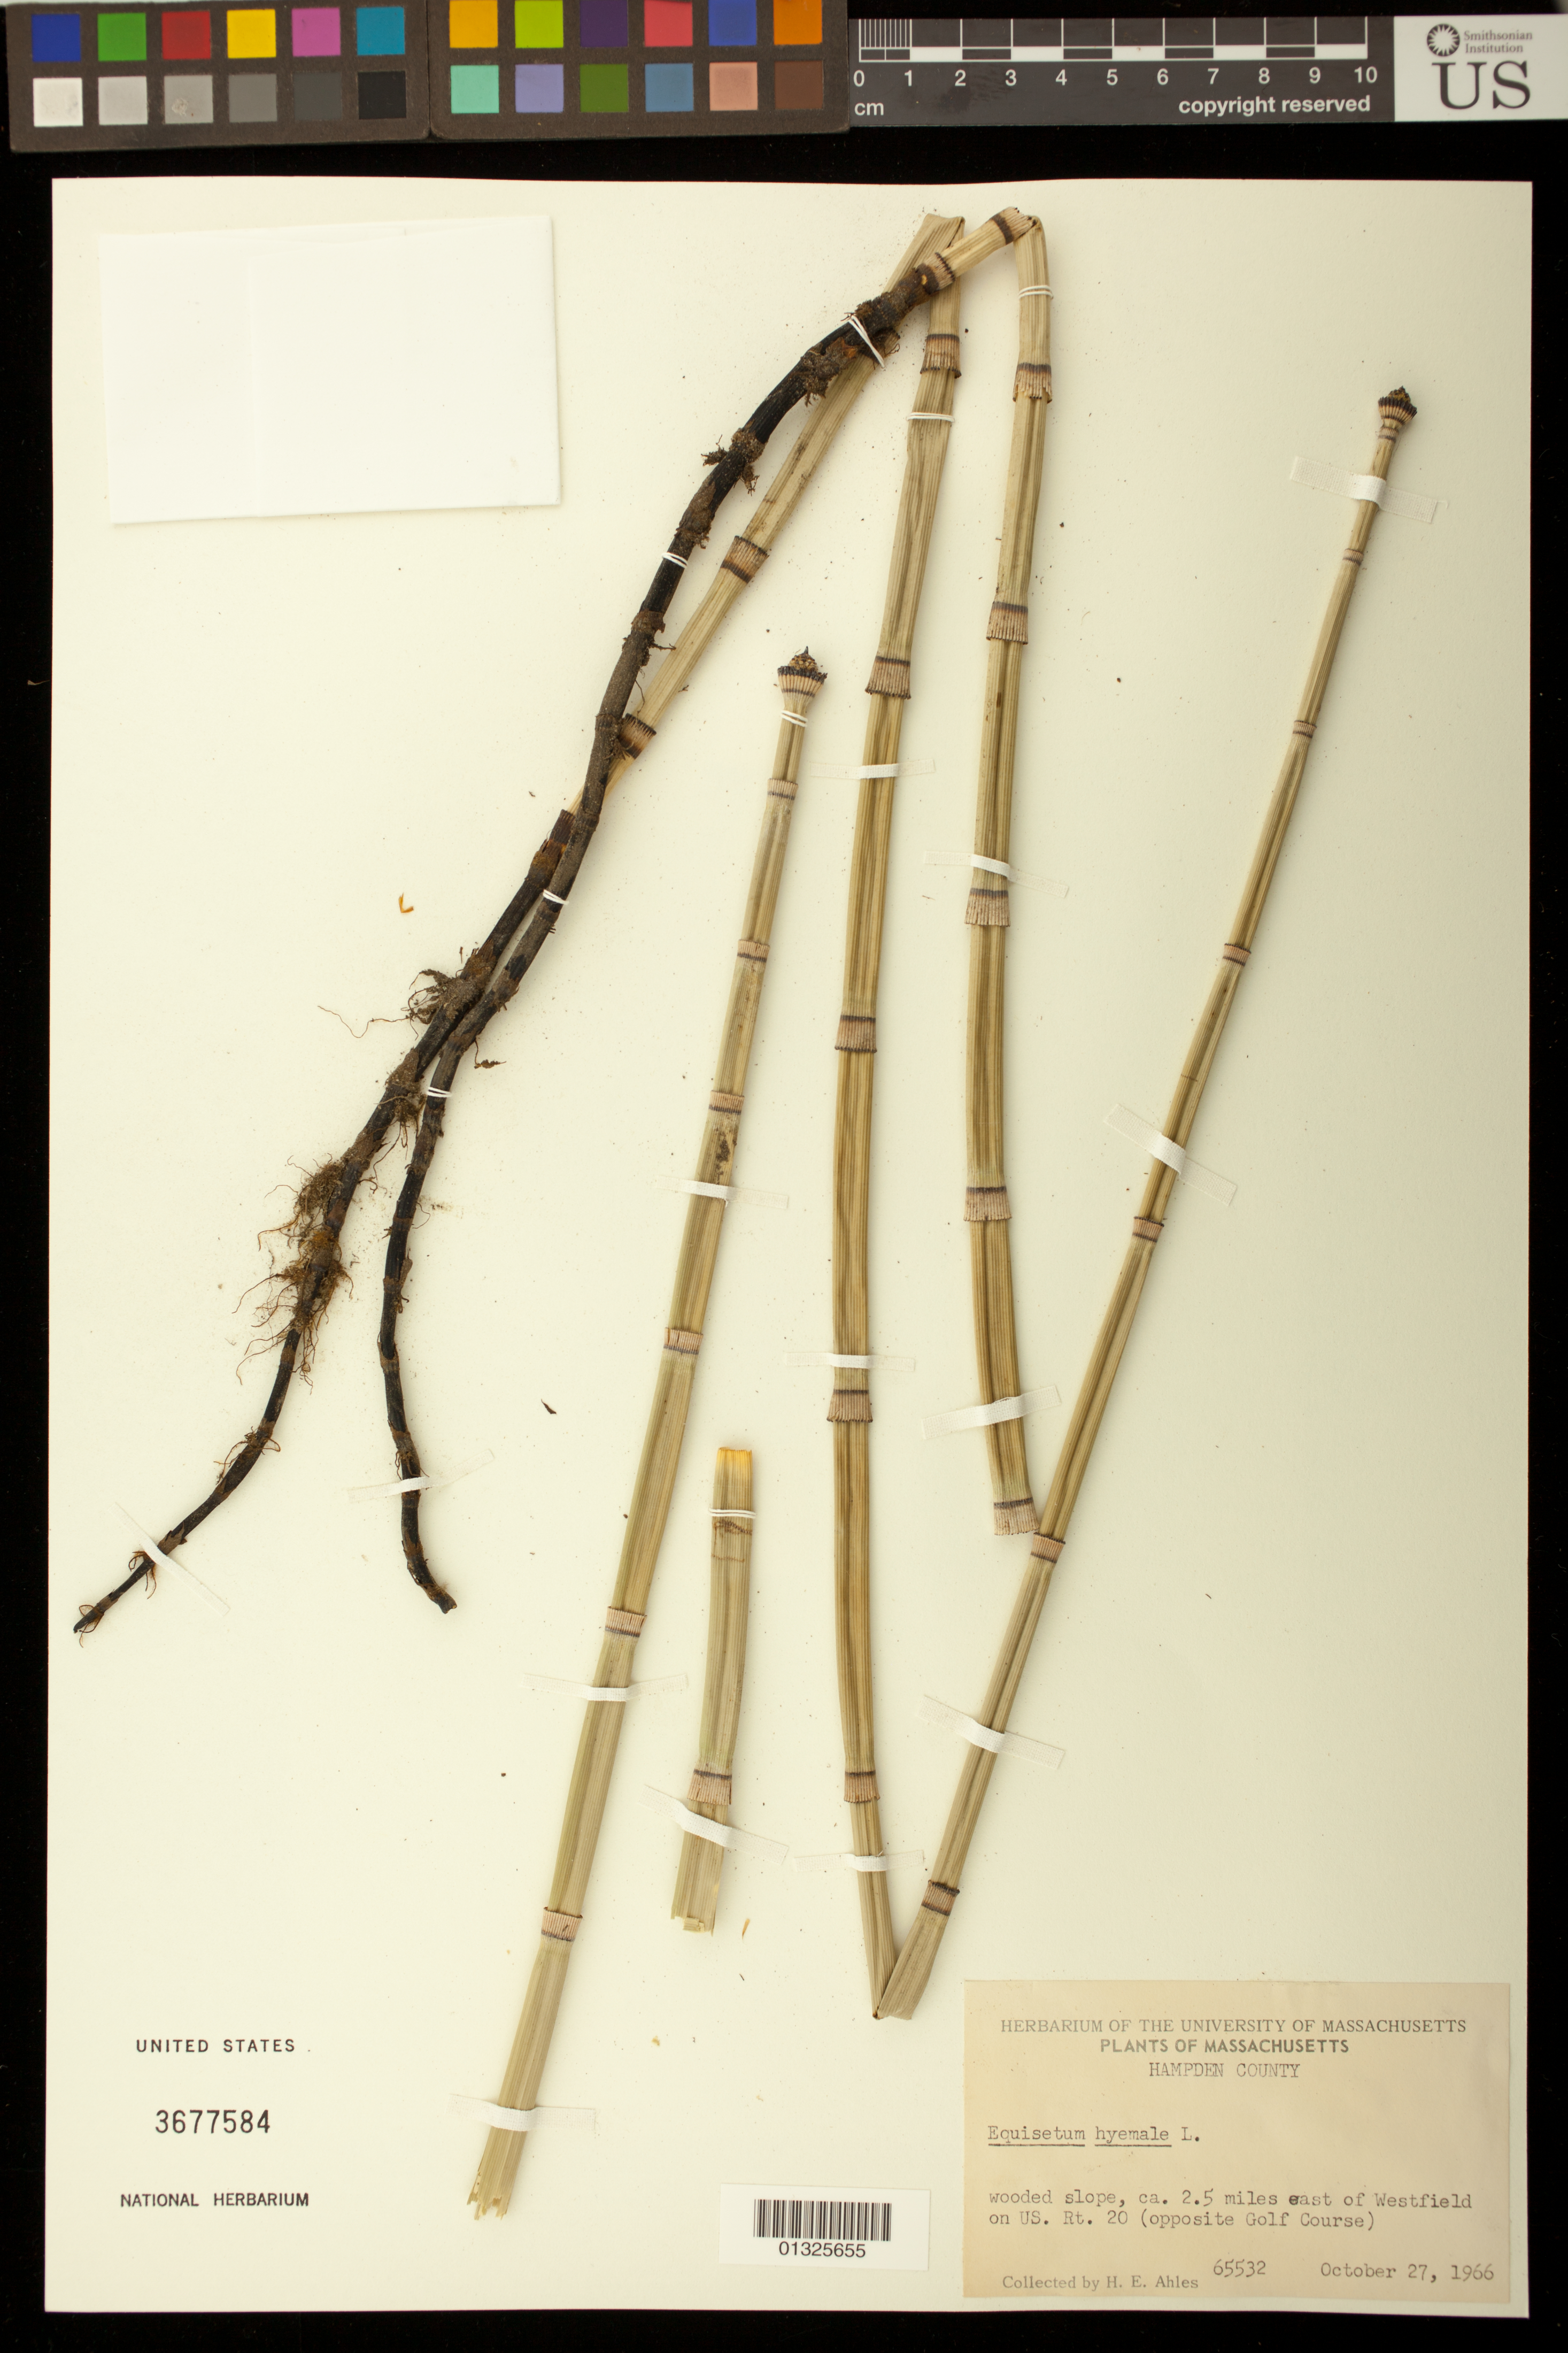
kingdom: Plantae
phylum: Tracheophyta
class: Polypodiopsida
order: Equisetales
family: Equisetaceae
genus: Equisetum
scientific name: Equisetum hyemale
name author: L.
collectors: H. E. Ahles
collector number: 65532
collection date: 1966-10-27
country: United States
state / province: Massachusetts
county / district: Hampden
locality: ca. 2.5 miles east of Westfield on US. Rt. 20 (opposite Golf Course).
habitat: wooded slope.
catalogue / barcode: US 3677584